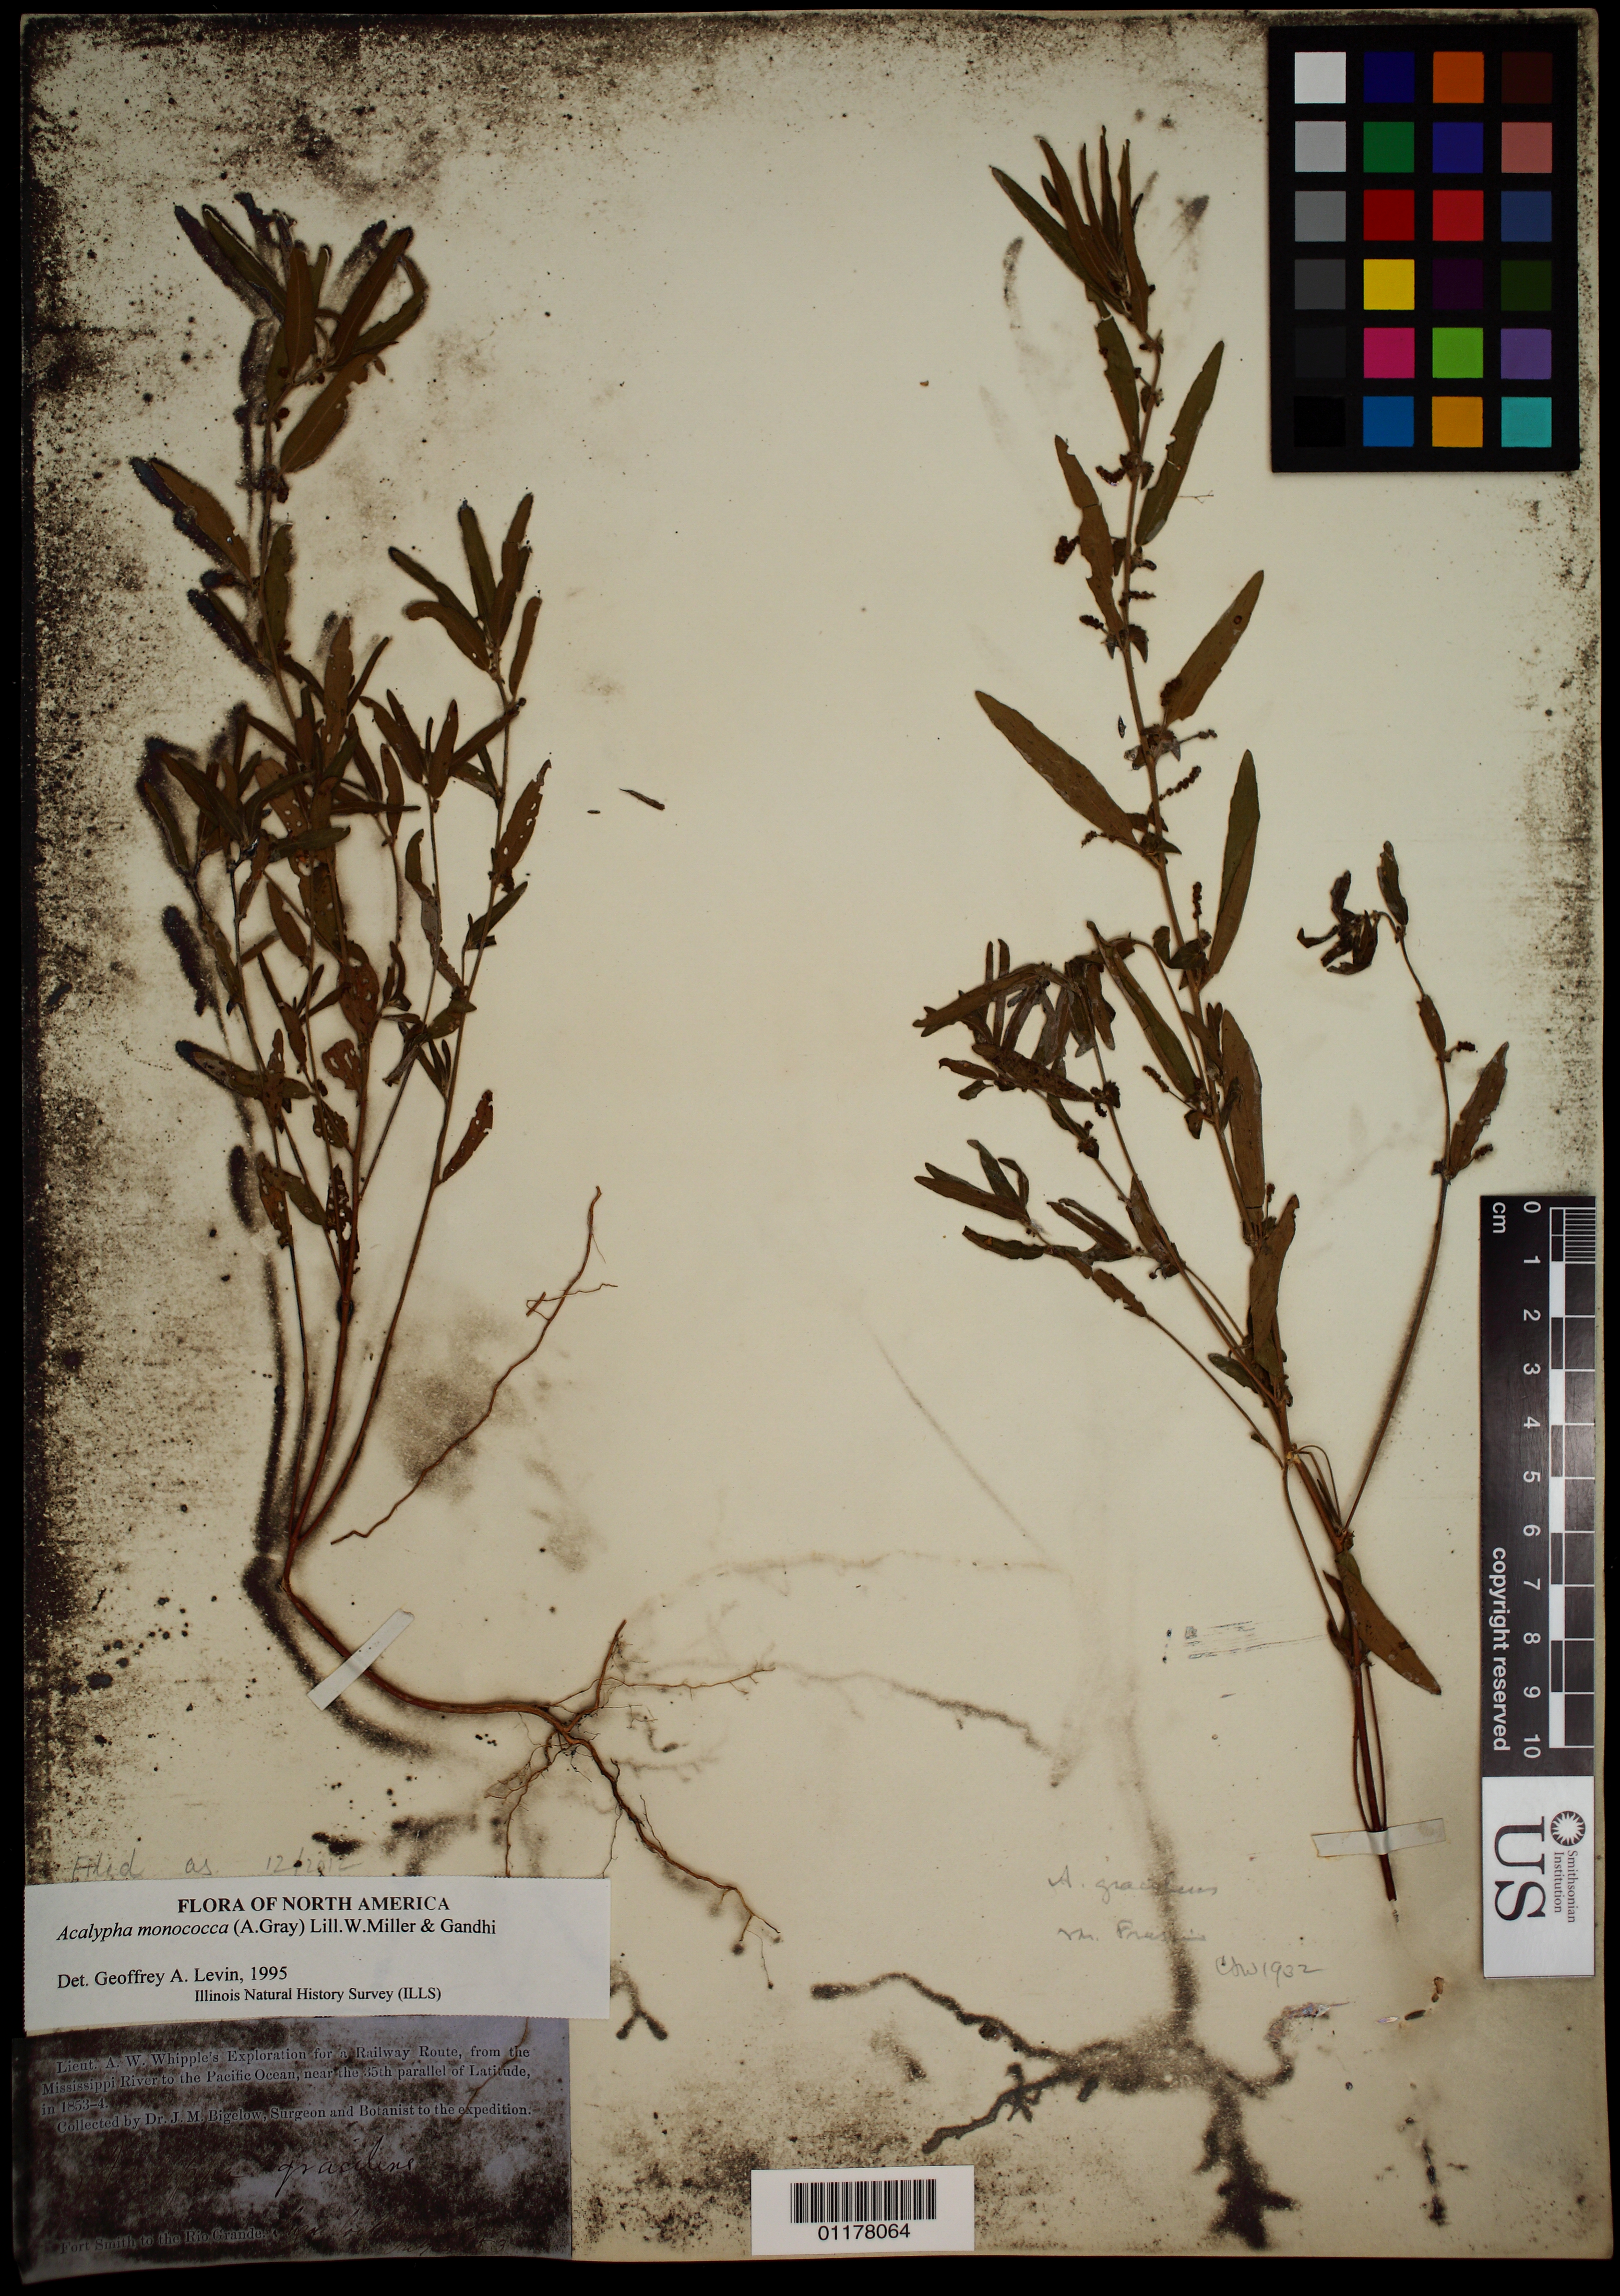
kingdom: Plantae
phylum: Tracheophyta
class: Magnoliopsida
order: Malpighiales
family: Euphorbiaceae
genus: Acalypha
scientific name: Acalypha monococca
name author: (Englem. ex A. Gray) Gandhi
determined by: Levin, G. A., (CAN), Canadian Museum of Nature (CANADA)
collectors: J. M. Bigelow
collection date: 1853/1854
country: United States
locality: Fort Smith to the Rio Grande.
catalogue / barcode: US 1